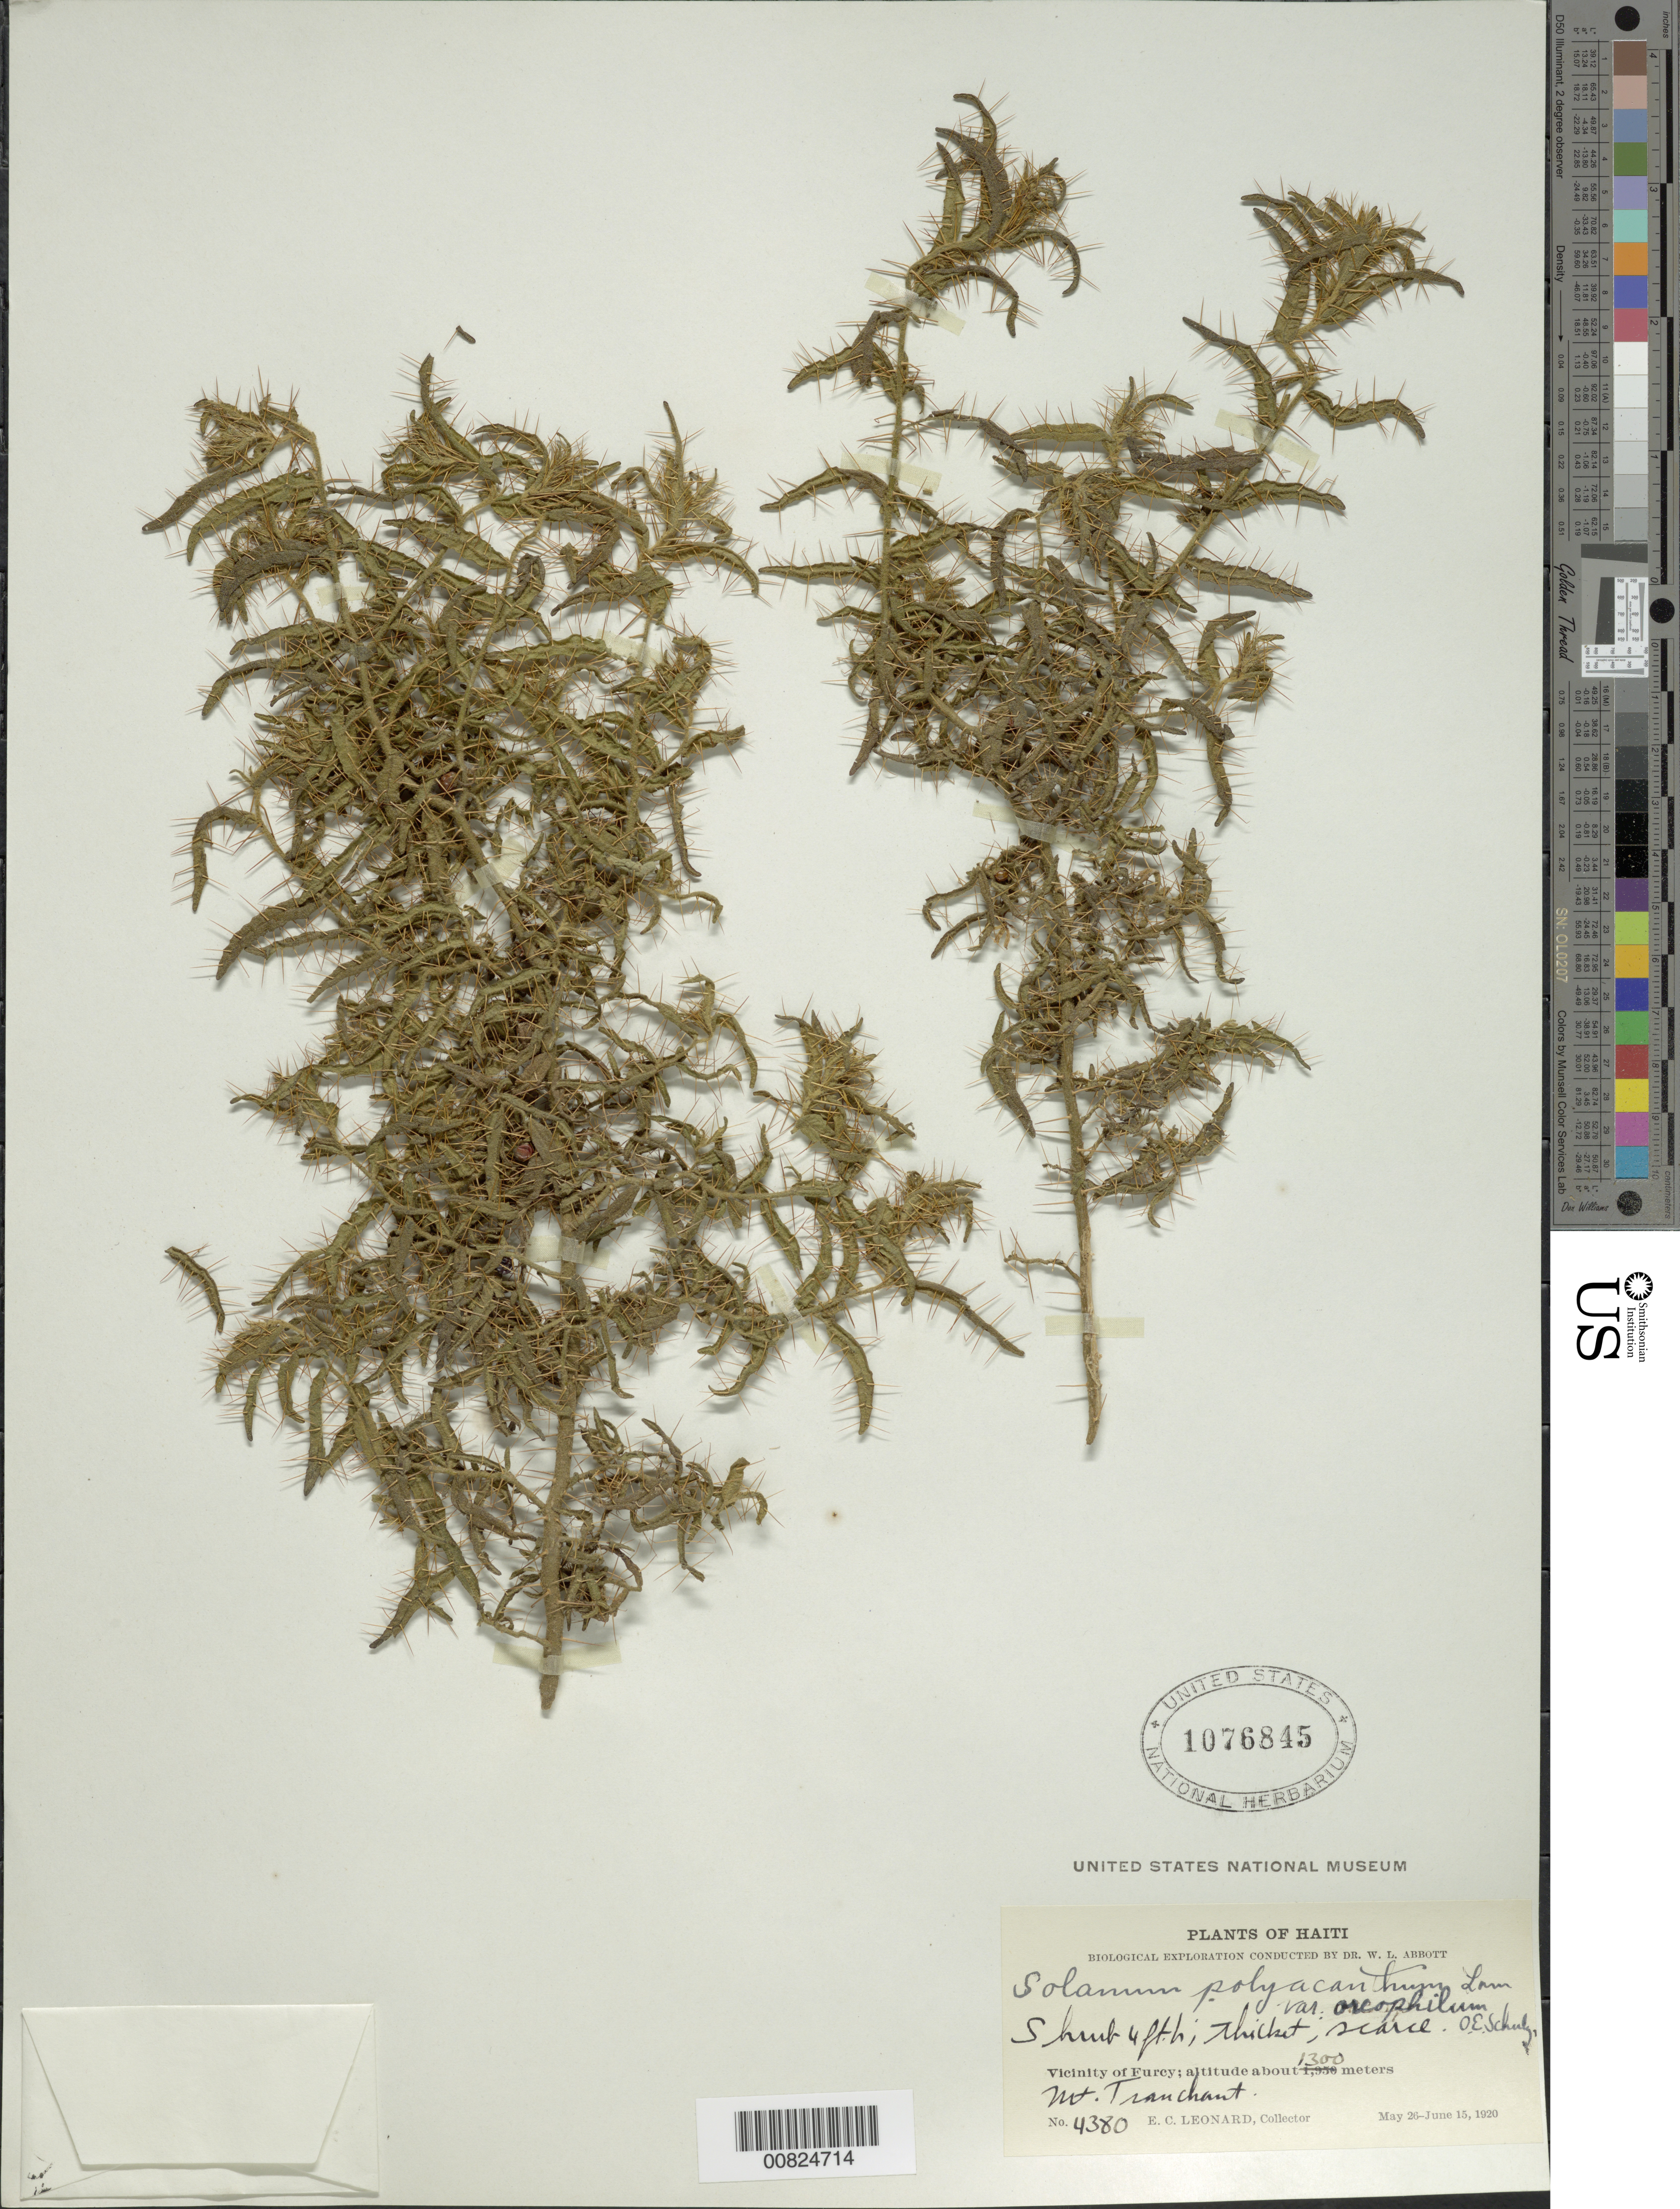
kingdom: Plantae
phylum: Tracheophyta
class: Magnoliopsida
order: Solanales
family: Solanaceae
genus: Solanum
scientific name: Solanum polycanthum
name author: Lam.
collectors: E. C. Leonard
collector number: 4380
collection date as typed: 26 May 1920 to 15 Jun 1920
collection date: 1920-05-26/1920-06-15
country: Haiti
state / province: Ouest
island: Hispaniola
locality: Vicinity of Furcy, Mt. tranchant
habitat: Thickets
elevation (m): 1300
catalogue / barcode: US 1076845